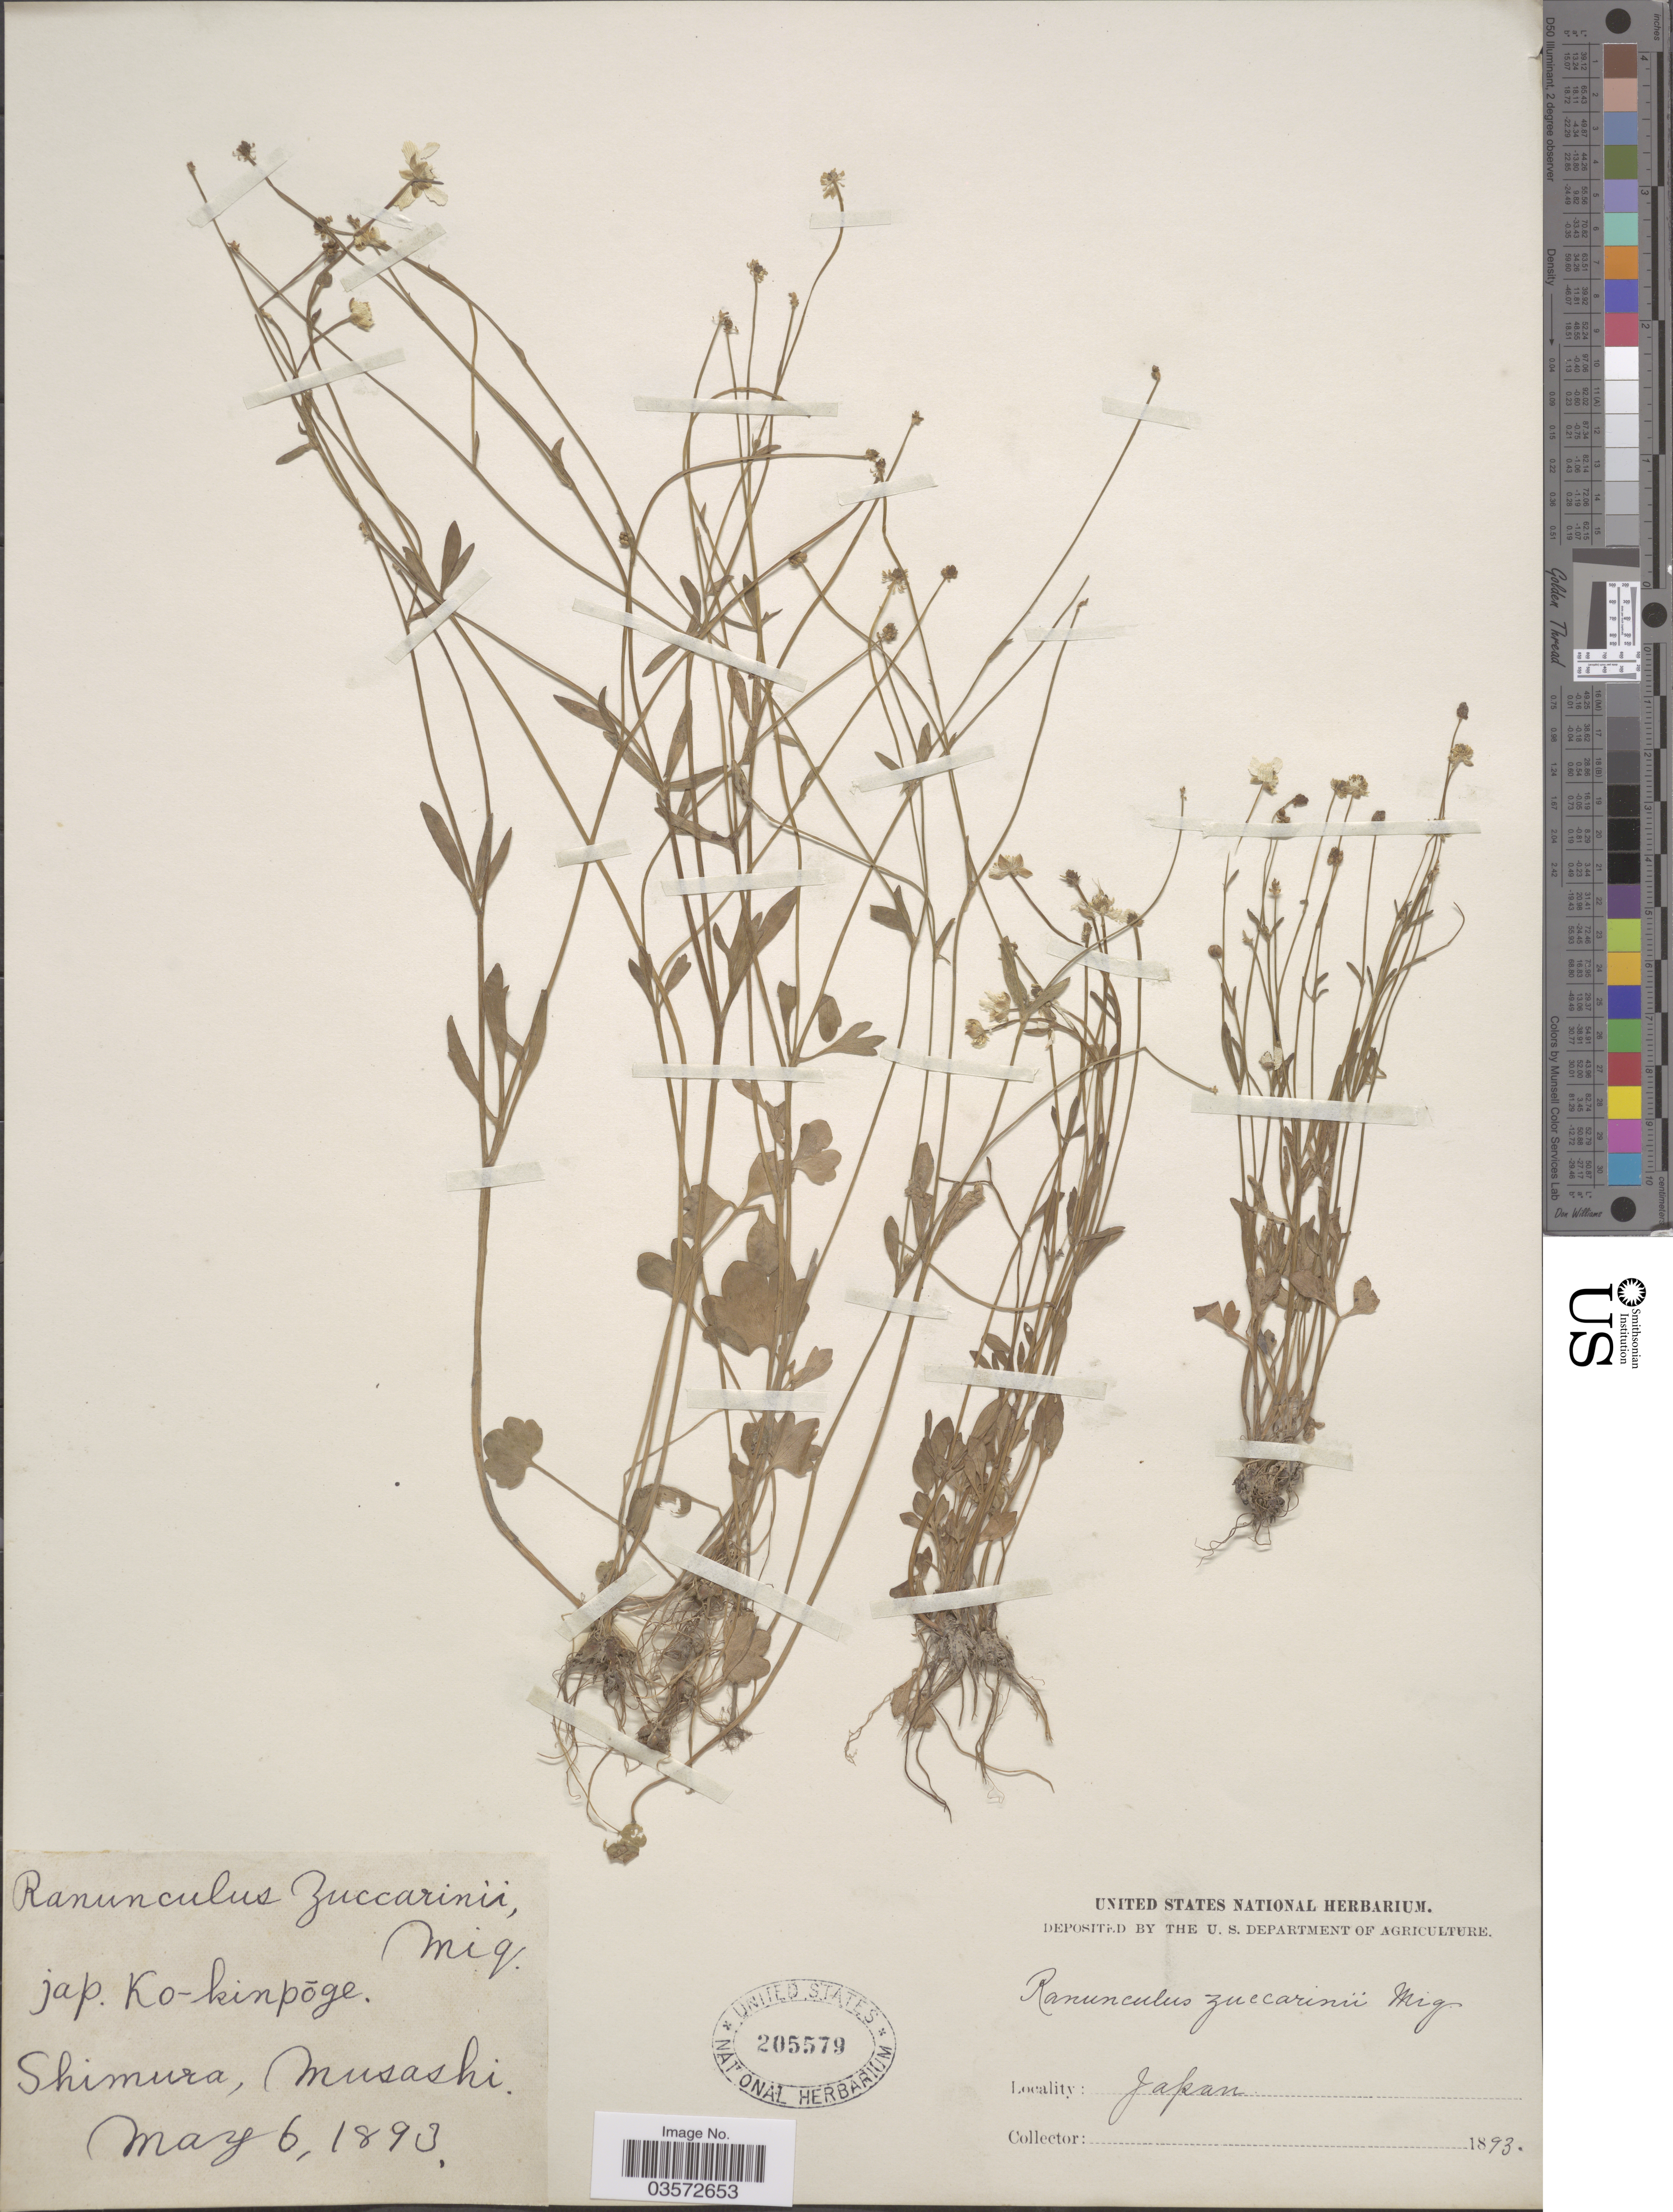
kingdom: Plantae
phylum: Tracheophyta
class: Magnoliopsida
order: Ranunculales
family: Ranunculaceae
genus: Ranunculus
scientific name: Ranunculus extorris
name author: Hance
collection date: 1893-05-06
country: Japan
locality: Shimura, Musashi.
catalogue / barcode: US 205579